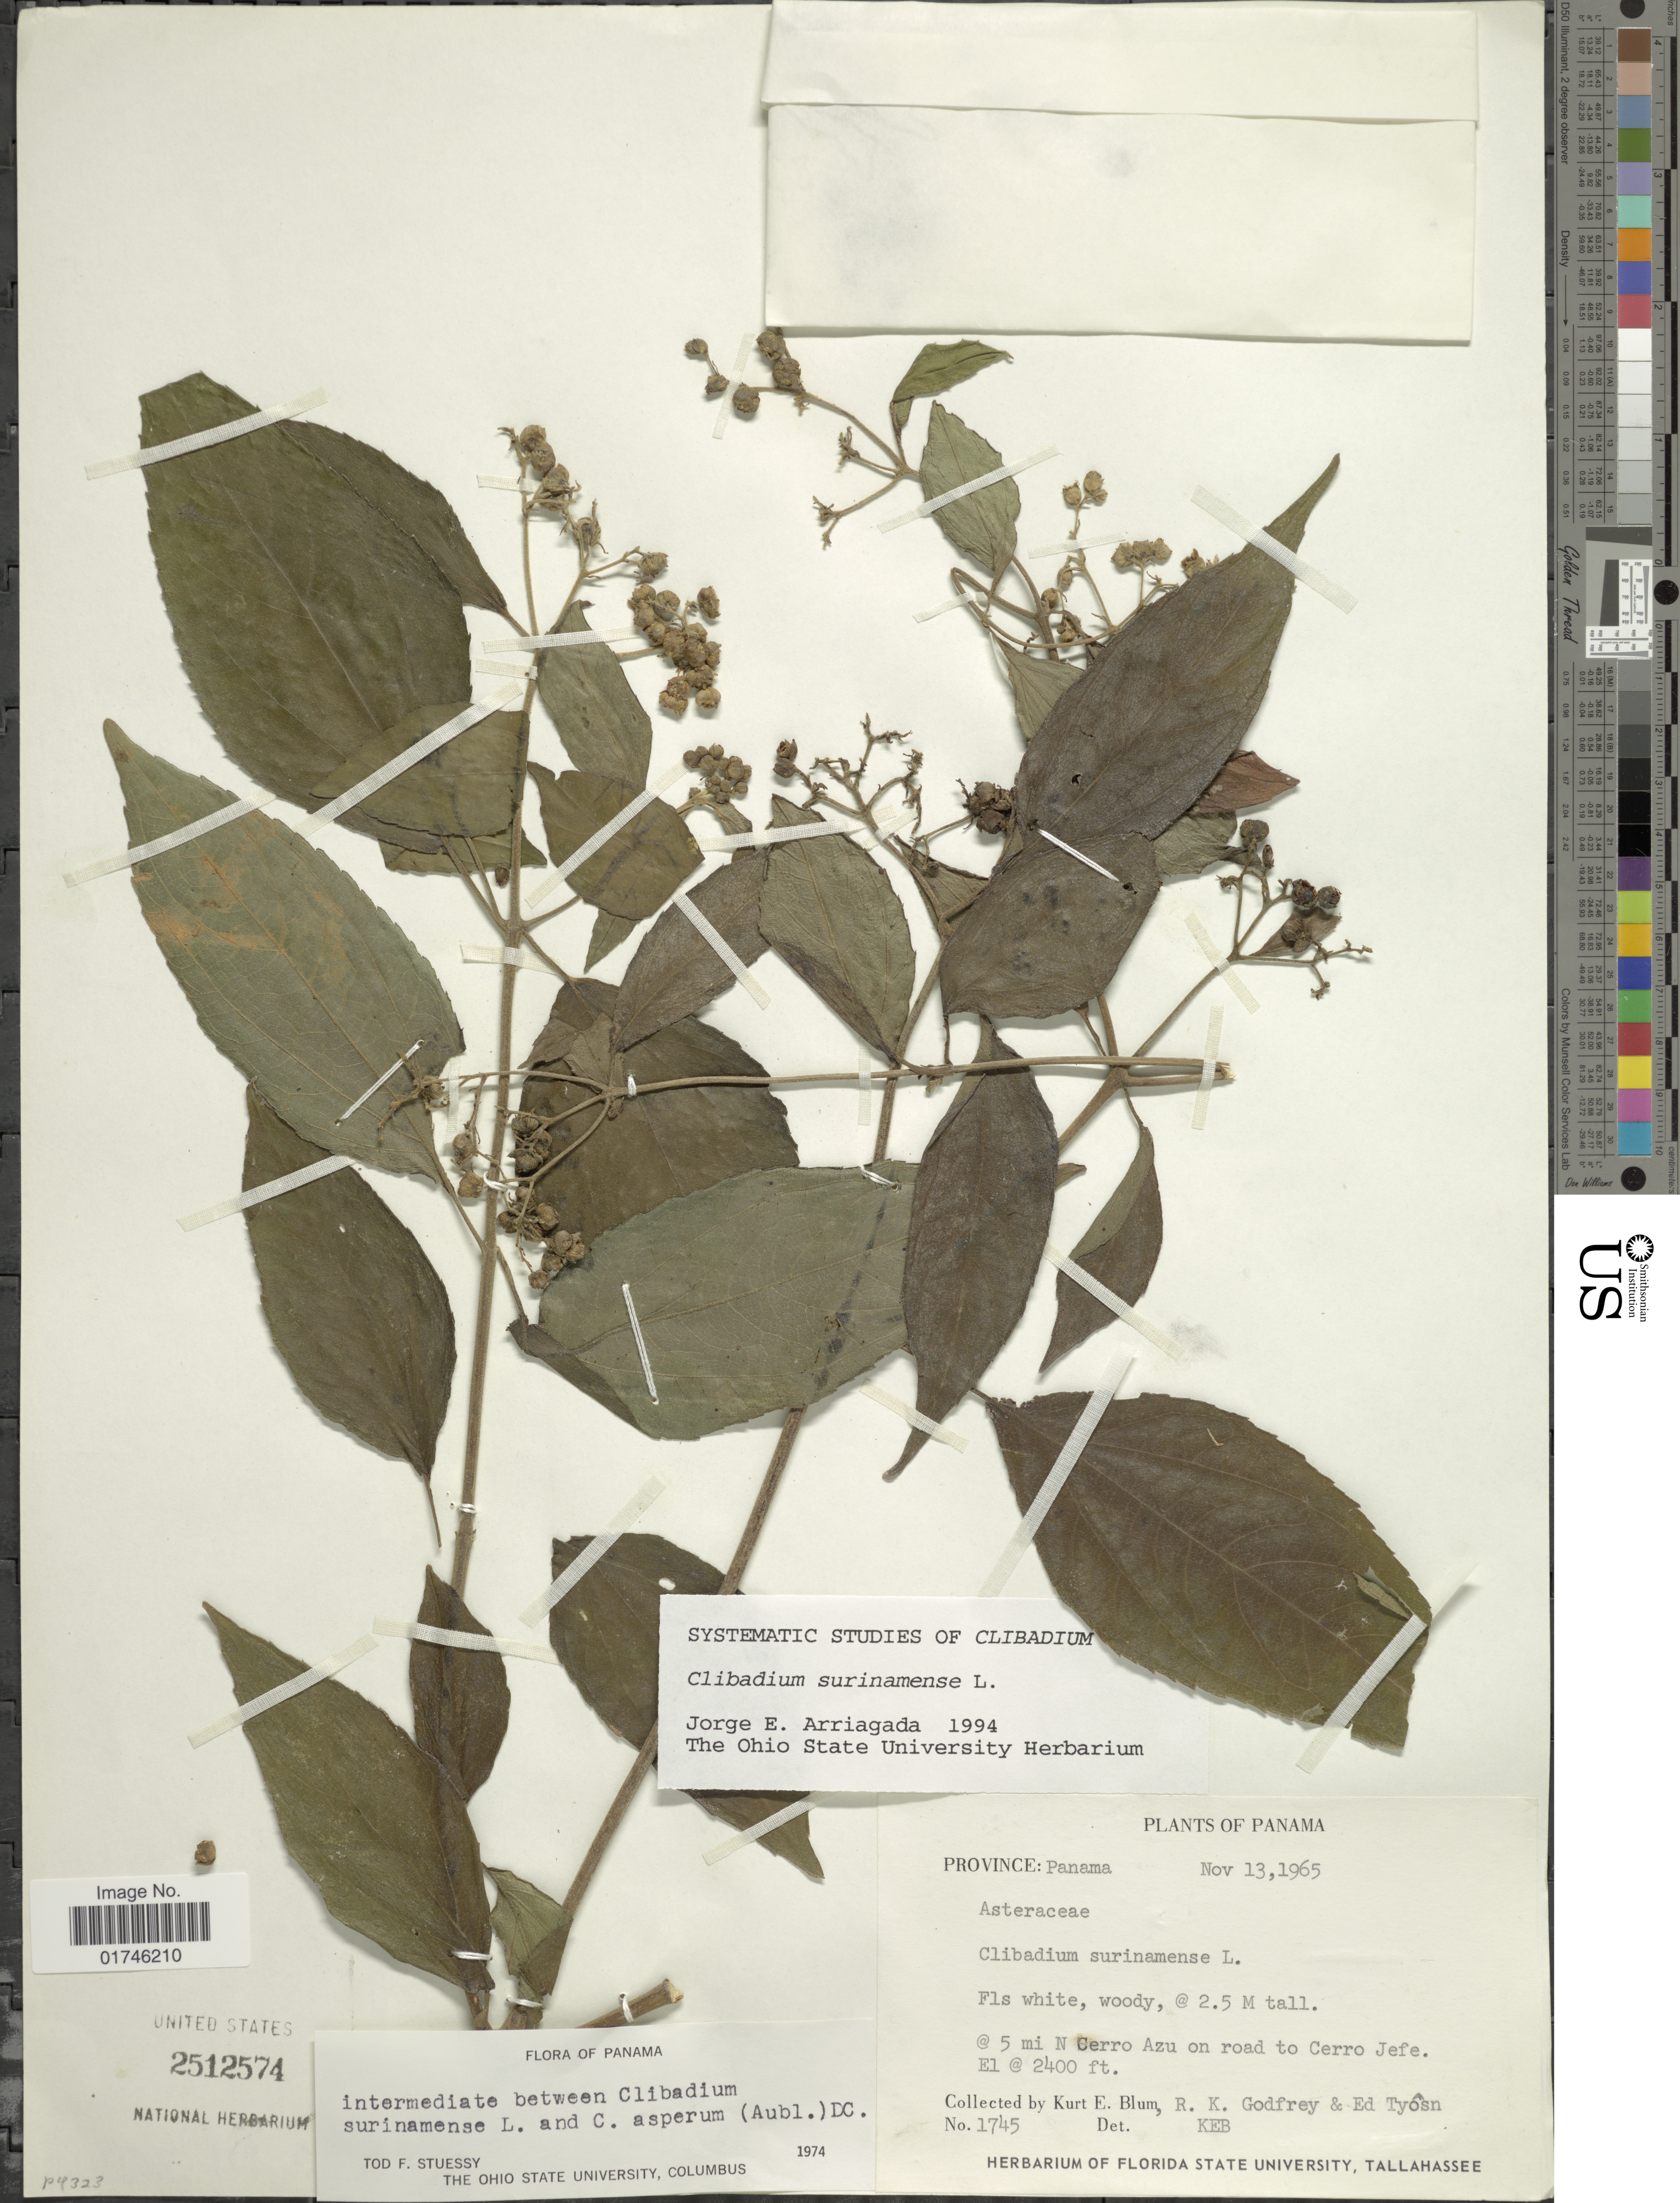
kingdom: Plantae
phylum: Tracheophyta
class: Magnoliopsida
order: Asterales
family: Asteraceae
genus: Clibadium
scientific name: Clibadium surinamense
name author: L.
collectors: K. E. Blum, R. K. Godfrey & E. D. Tyson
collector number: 1745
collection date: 1965-11-13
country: Panama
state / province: Panamá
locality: Province: Panama, @5 mi N Cerro Azu on road to Cerro Jefe.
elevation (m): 732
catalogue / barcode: US 2512574